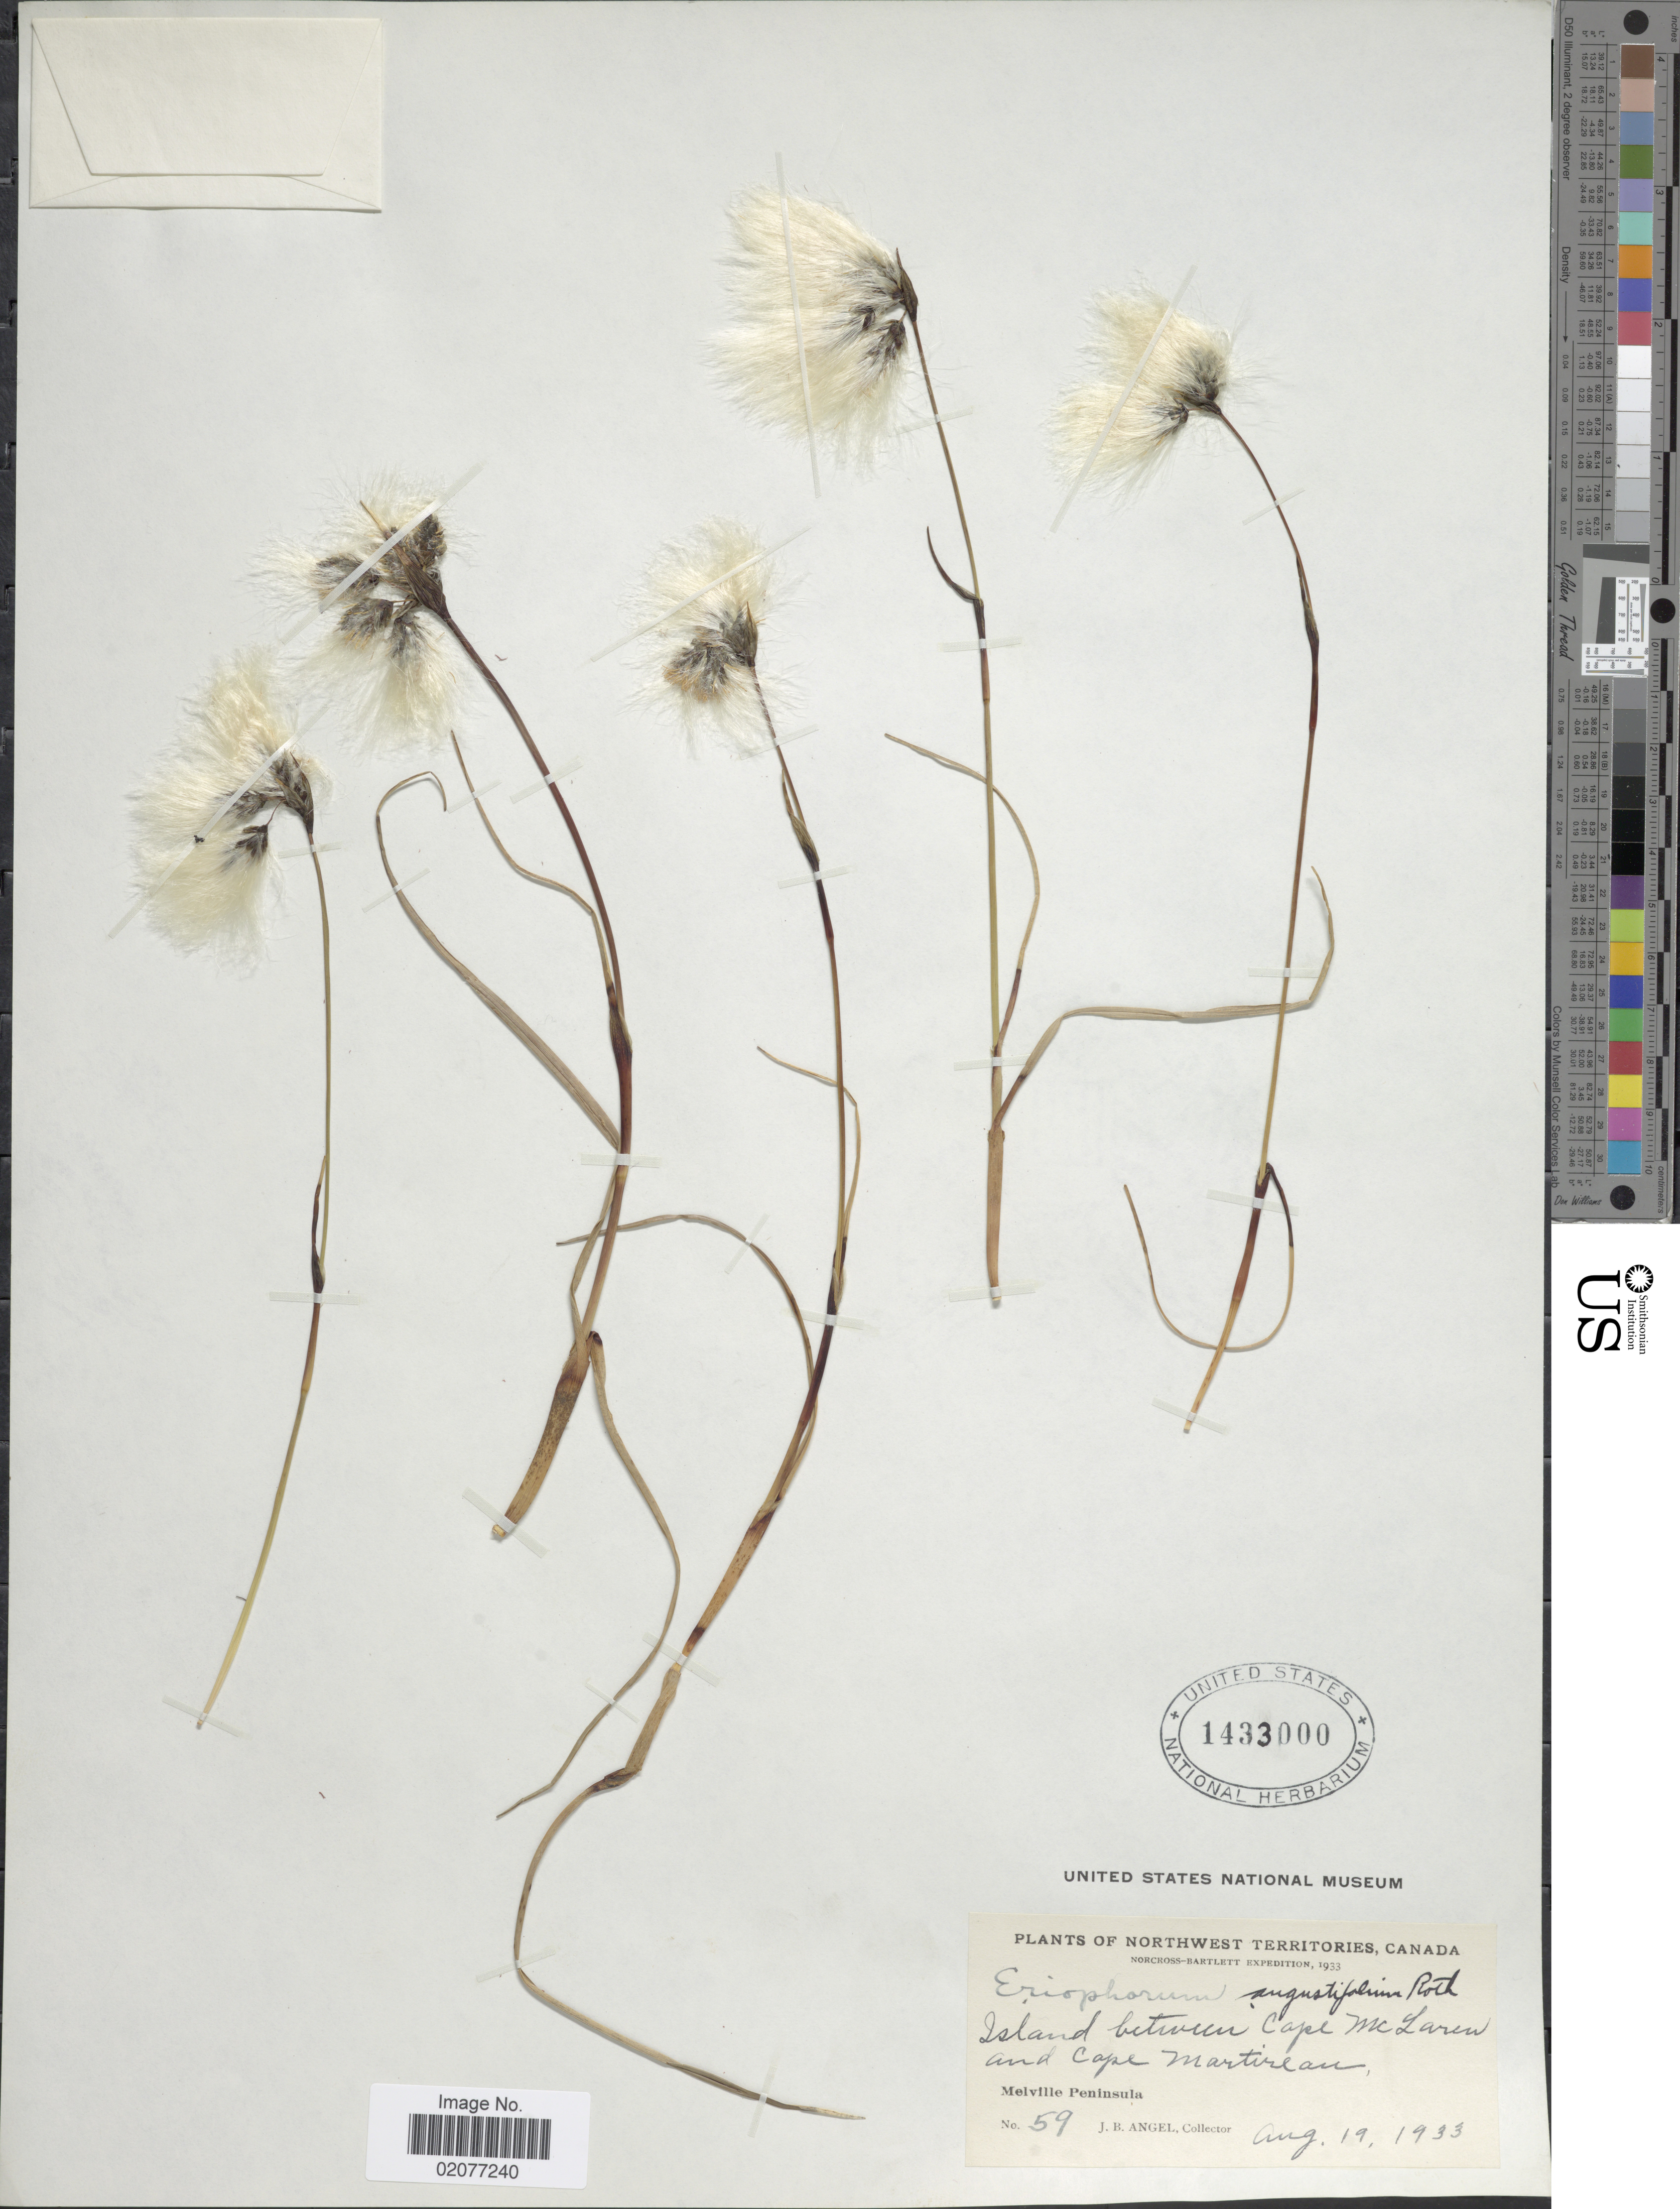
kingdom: Plantae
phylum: Tracheophyta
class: Liliopsida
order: Poales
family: Cyperaceae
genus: Eriophorum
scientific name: Eriophorum angustifolium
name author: Honck.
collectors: J. Angel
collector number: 59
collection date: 1933-08-19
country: Canada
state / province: Northwest Territories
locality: Northwest Territories, Canada. Island between Cape McLaren and Cape Martireau, Melville Peninsula.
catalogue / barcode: US 1433000